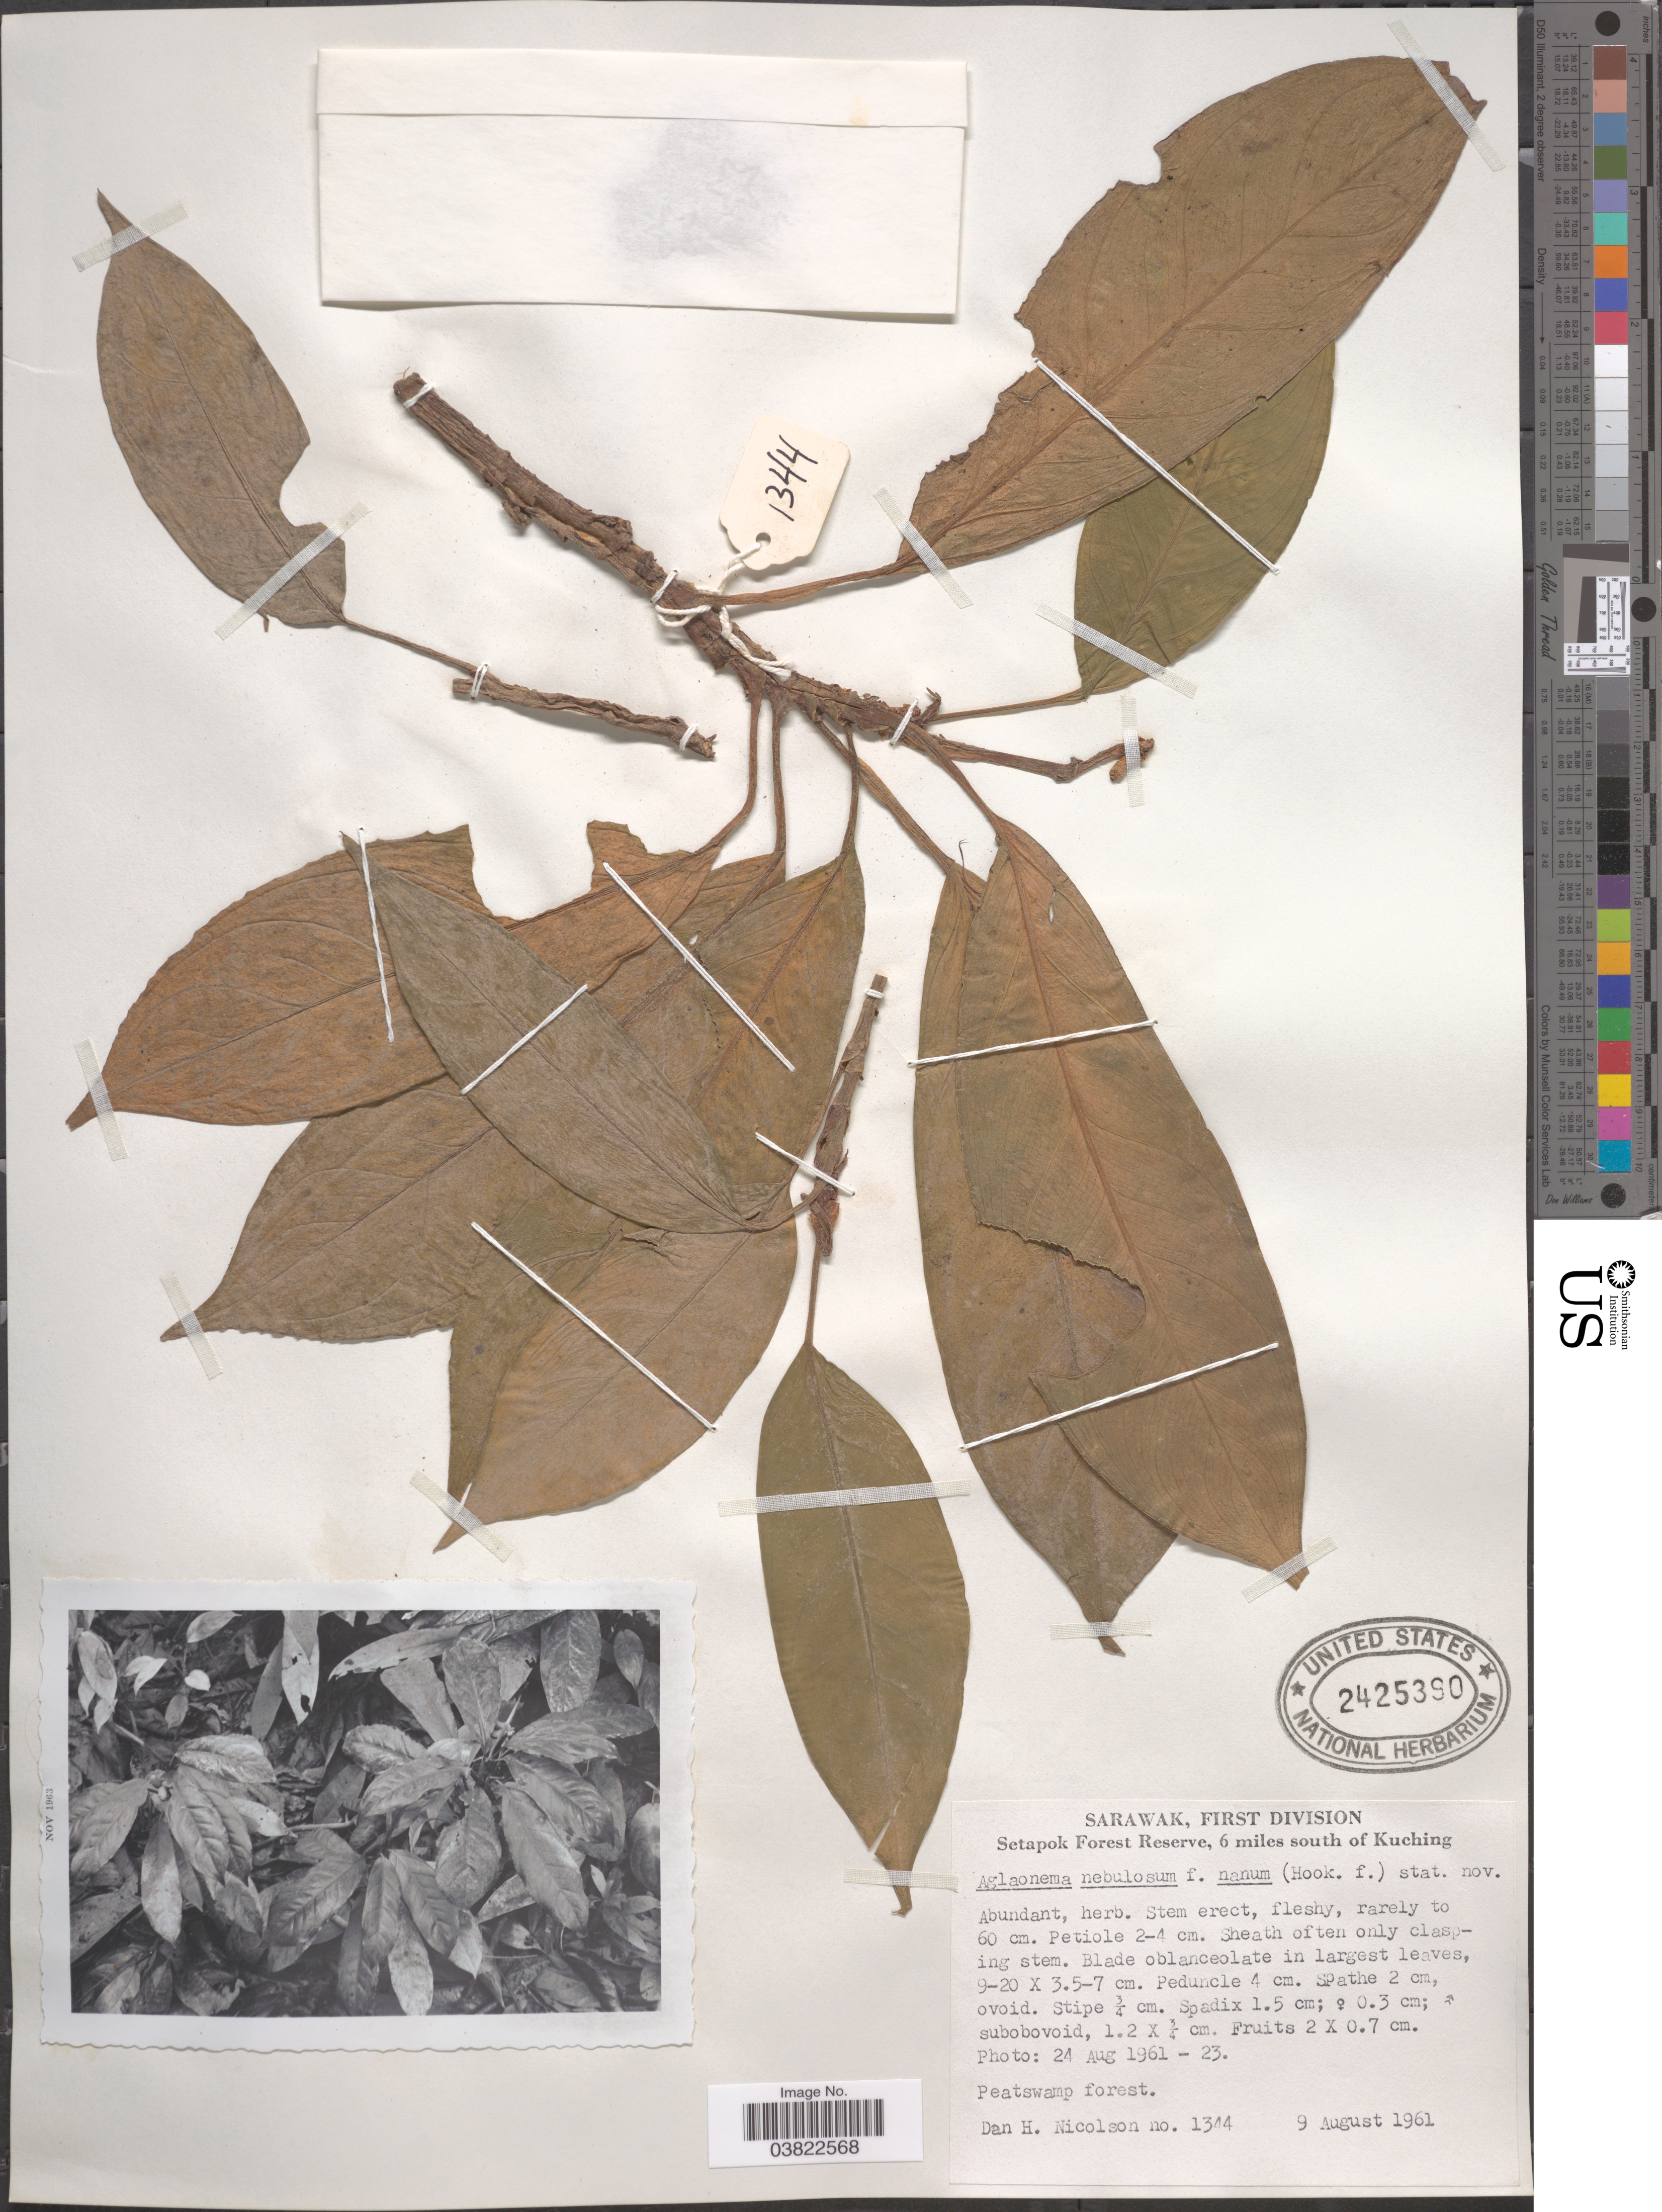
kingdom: Plantae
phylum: Tracheophyta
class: Liliopsida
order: Alismatales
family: Araceae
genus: Aglaonema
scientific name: Aglaonema nebulosum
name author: N.E. Br.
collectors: D. H. Nicolson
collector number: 1344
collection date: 1961-08-09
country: Malaysia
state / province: Sarawak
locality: First Division. Setapok Forest Reserve, 6 miles south of Kuching.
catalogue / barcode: US 2425390